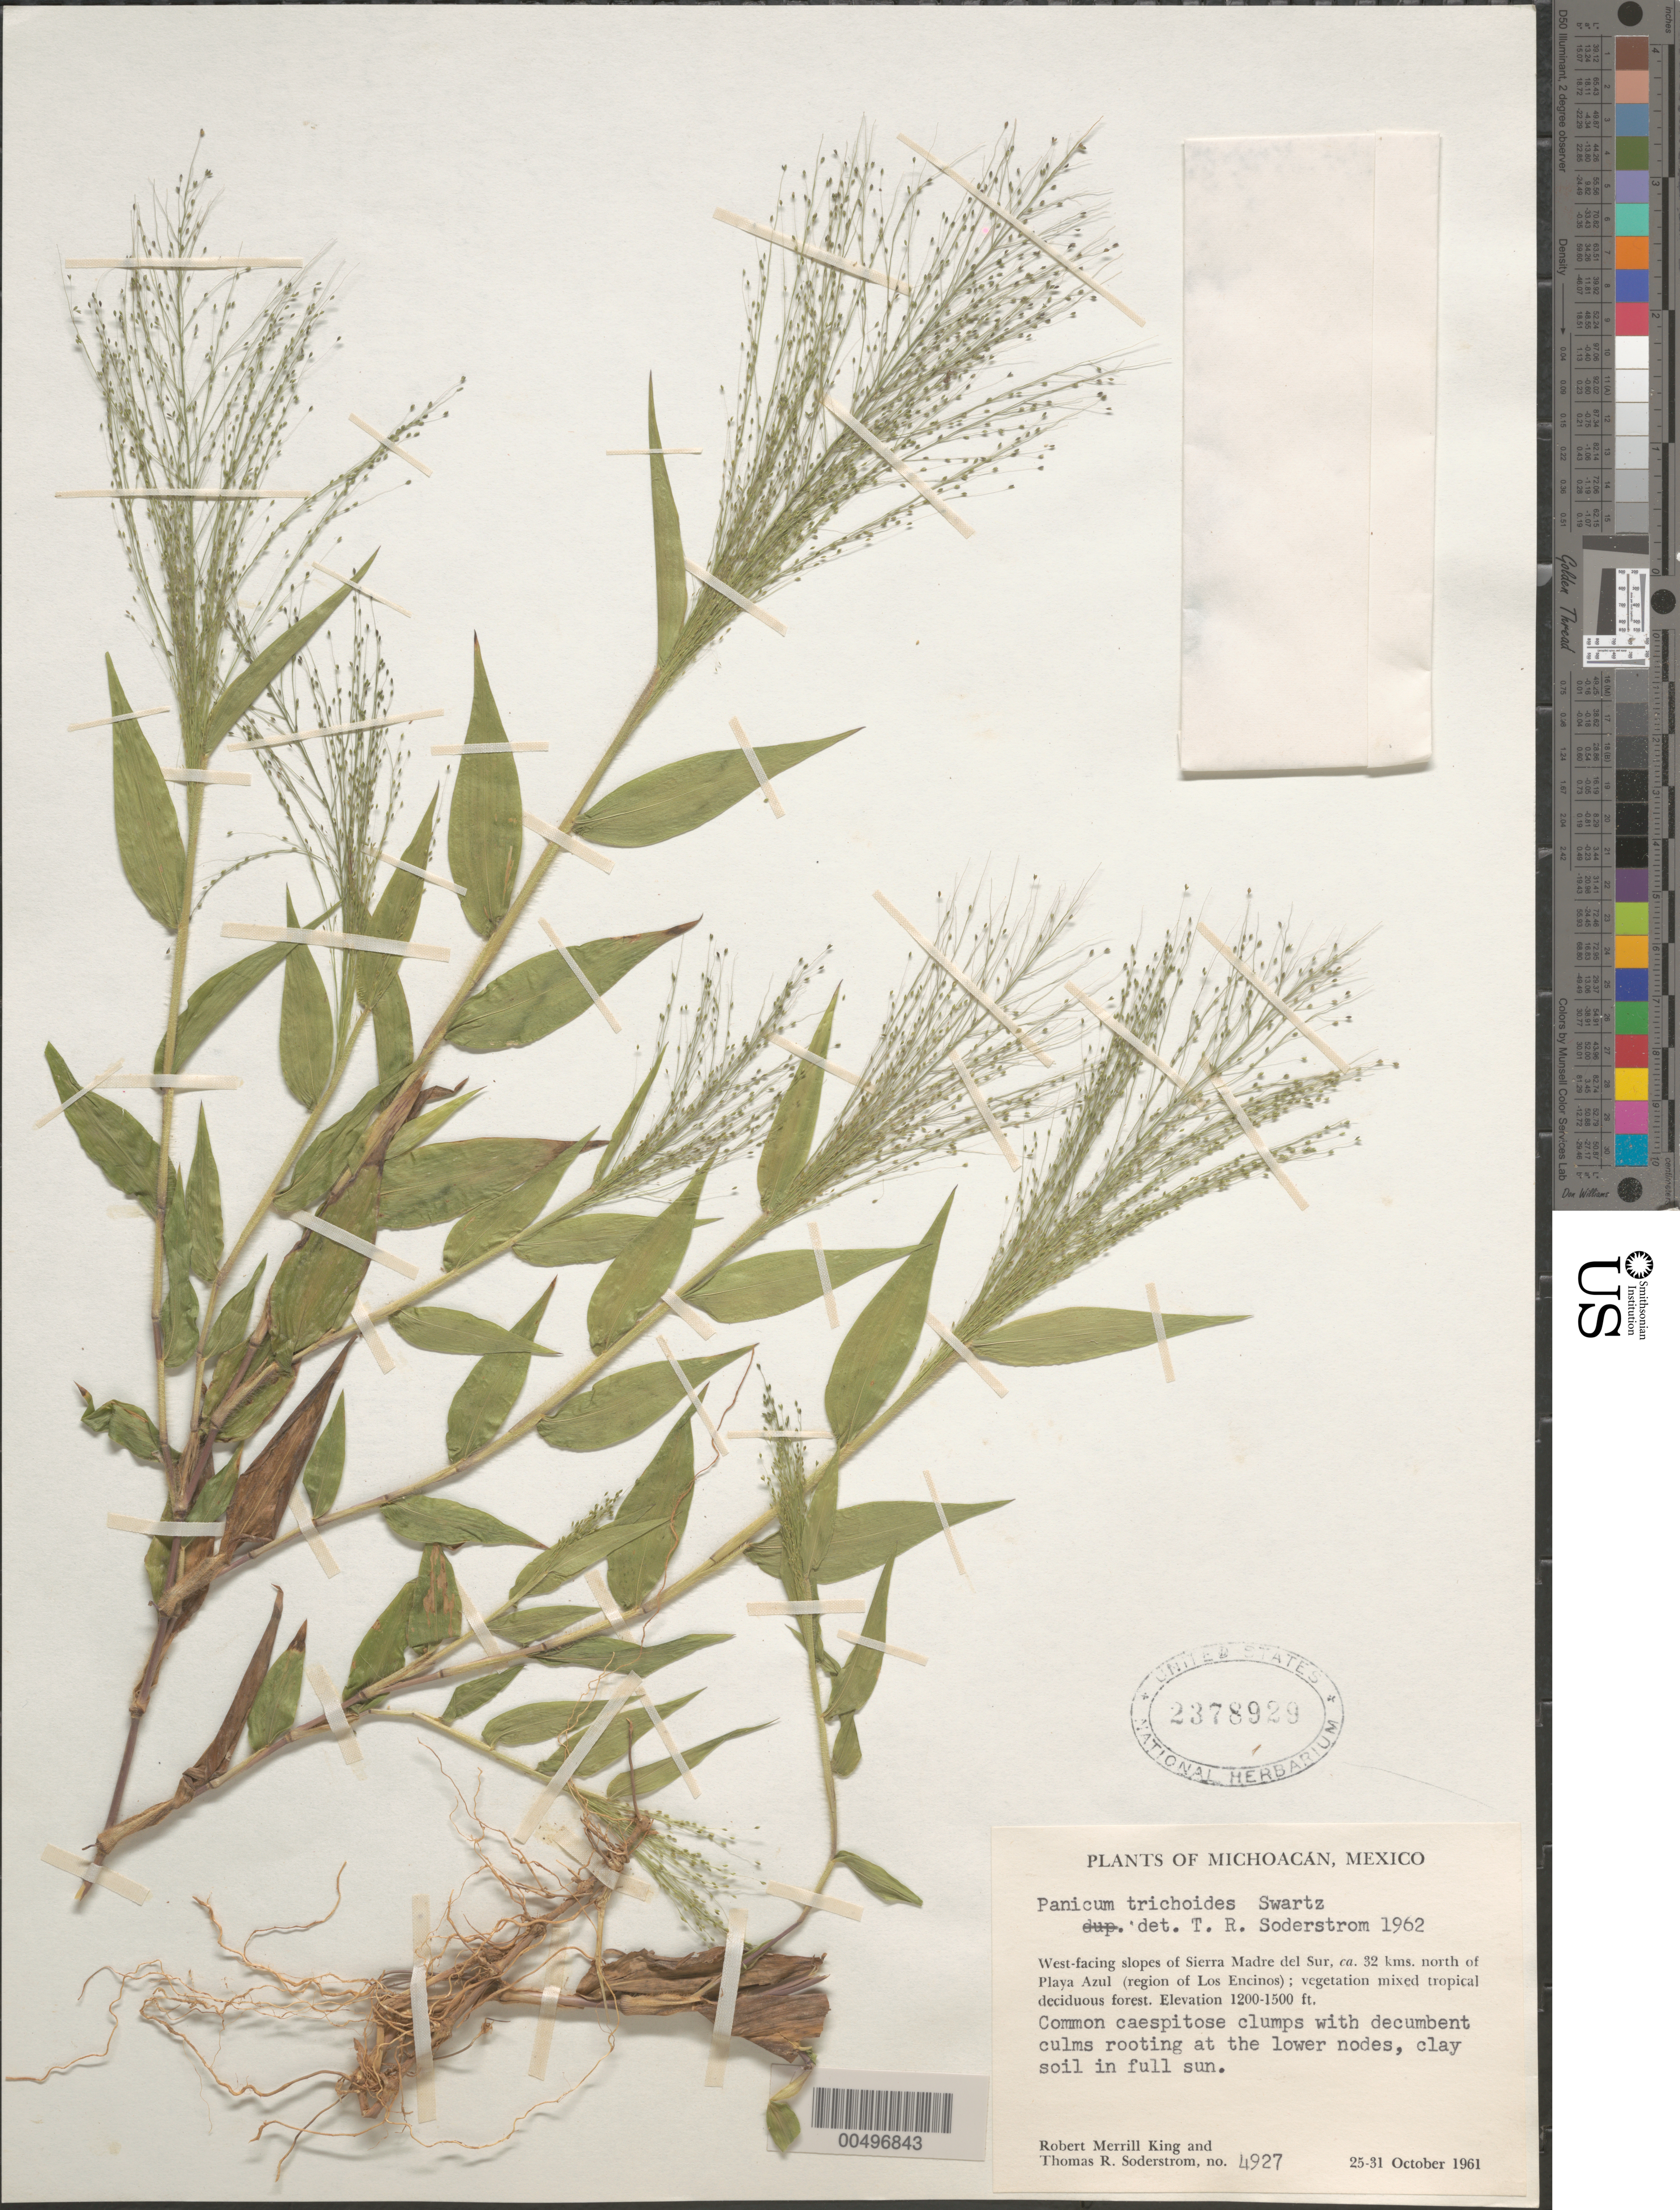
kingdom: Plantae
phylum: Tracheophyta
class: Liliopsida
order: Poales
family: Poaceae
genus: Panicum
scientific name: Panicum trichoides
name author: Sw.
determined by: Soderstrom, T. R.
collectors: R. M. King & T. R. Soderstrom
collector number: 4927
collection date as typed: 25 Oct 1961 to 31 Oct 1961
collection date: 1961-10-25/1961-10-31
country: Mexico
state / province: Michoacán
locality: W-facing slopes of Sierra Madre de Sur, ca 32 km N of Playa Azul (region of Los Encinos)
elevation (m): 366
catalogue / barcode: US 2378929